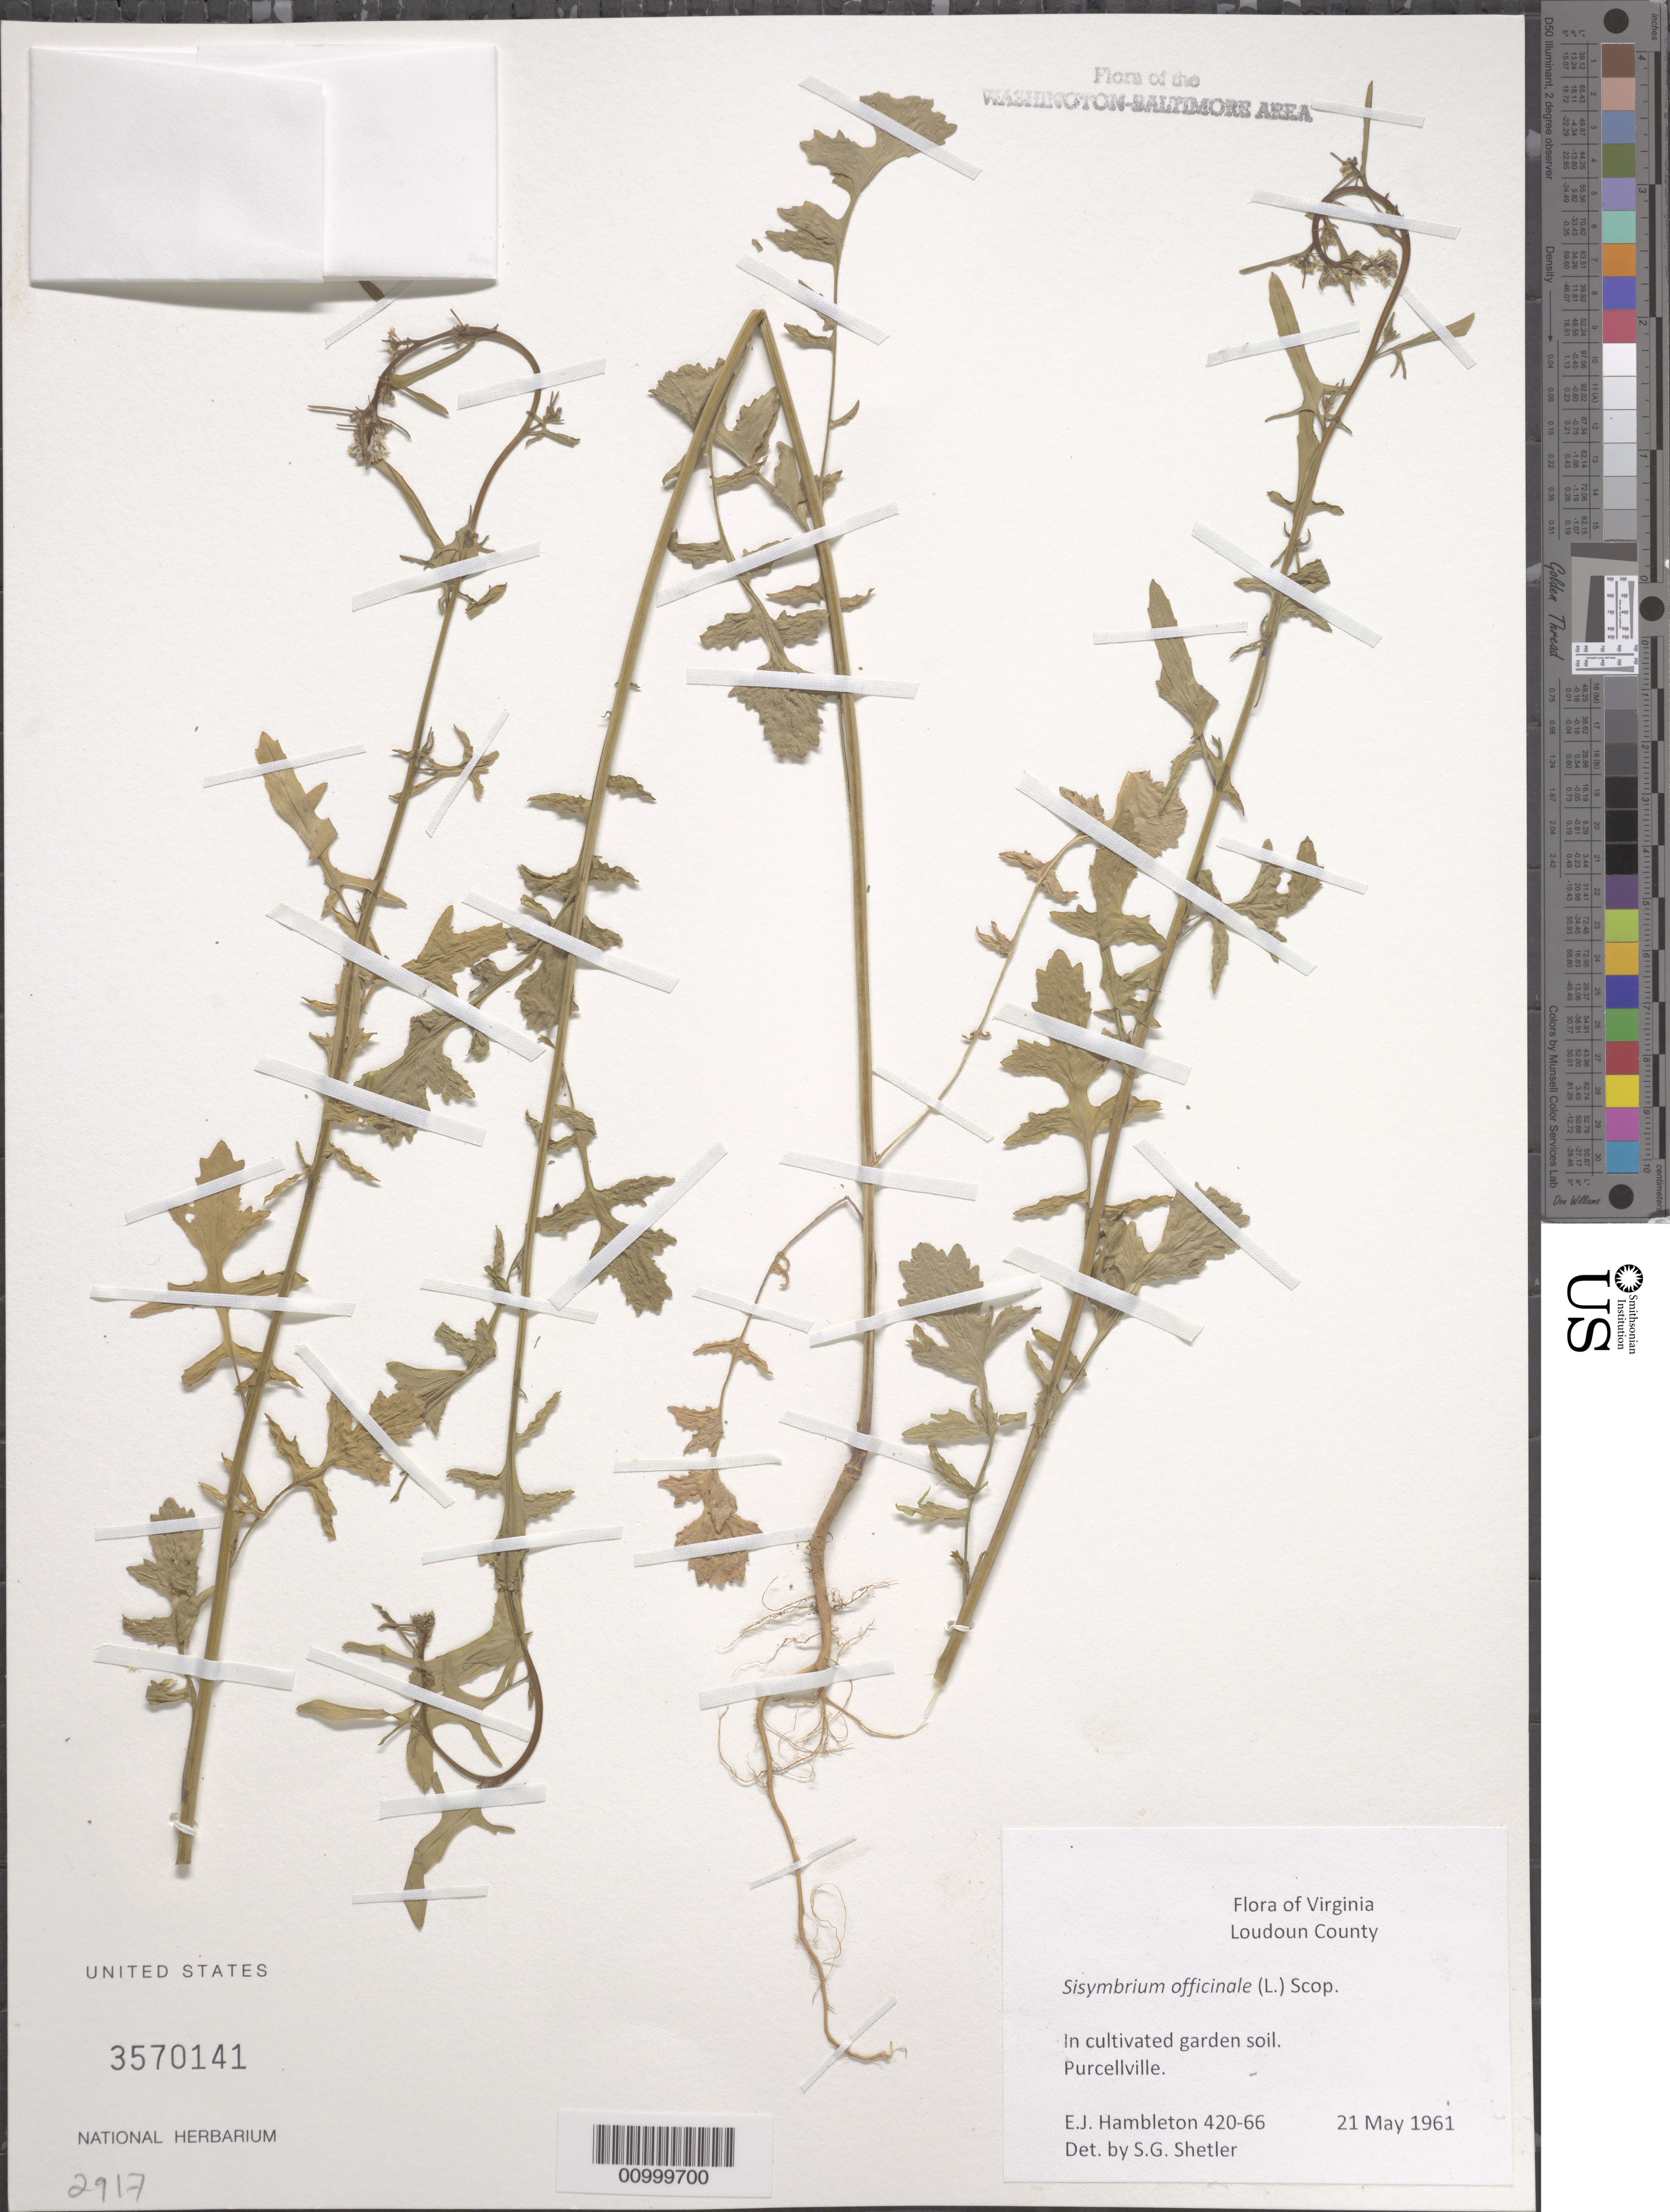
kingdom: Plantae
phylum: Tracheophyta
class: Magnoliopsida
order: Brassicales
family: Brassicaceae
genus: Sisymbrium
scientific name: Sisymbrium officinale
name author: (L.) Scop.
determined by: Shetler, Stanwyn G., (US), NMNH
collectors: E. Hambleton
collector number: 420-66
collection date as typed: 21 May 1961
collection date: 1961-05-21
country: United States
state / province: Virginia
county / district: Loudoun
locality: Purcellville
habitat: In cultivated garden soil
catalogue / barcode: US 3570141